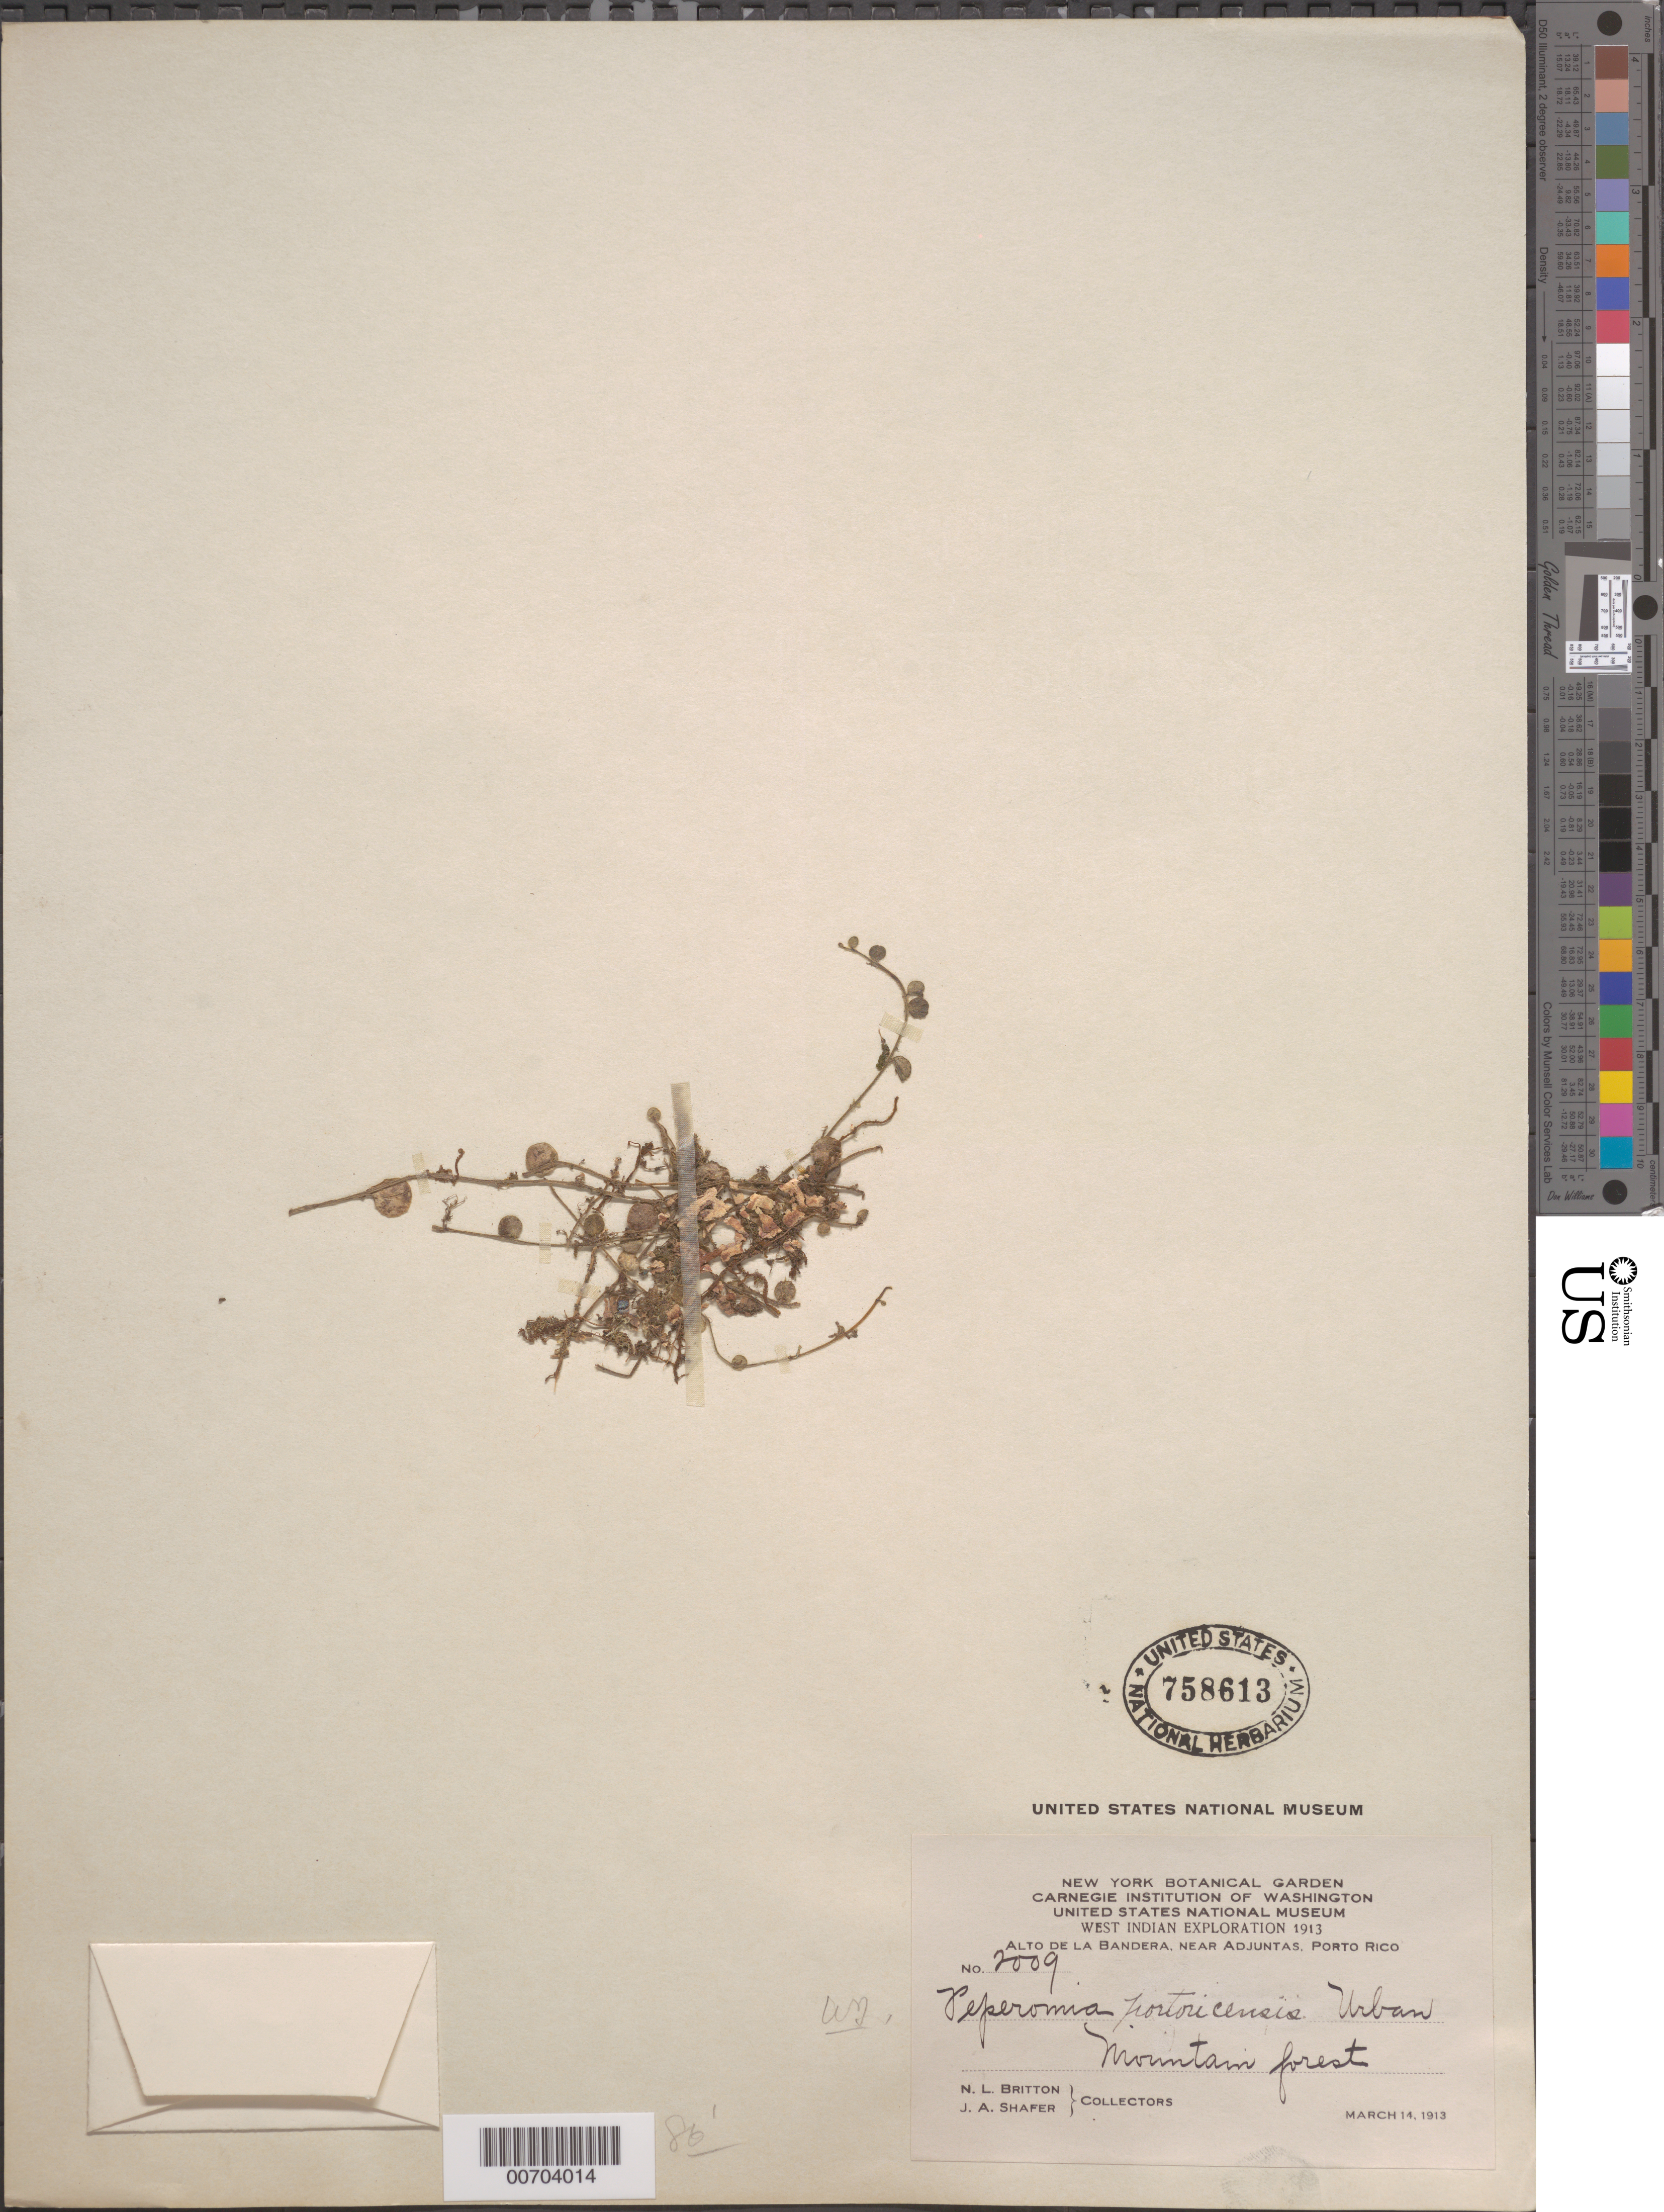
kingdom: Plantae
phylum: Tracheophyta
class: Magnoliopsida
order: Piperales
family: Piperaceae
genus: Peperomia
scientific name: Peperomia portoricensis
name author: Urb.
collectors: N. Britton & J. A. Shafer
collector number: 2009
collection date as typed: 14 Mar 1913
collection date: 1913-03-14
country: Puerto Rico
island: Greater Antilles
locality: Alto de la Bandera, Adjuntas, vic of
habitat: montane forest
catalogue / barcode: US 758613